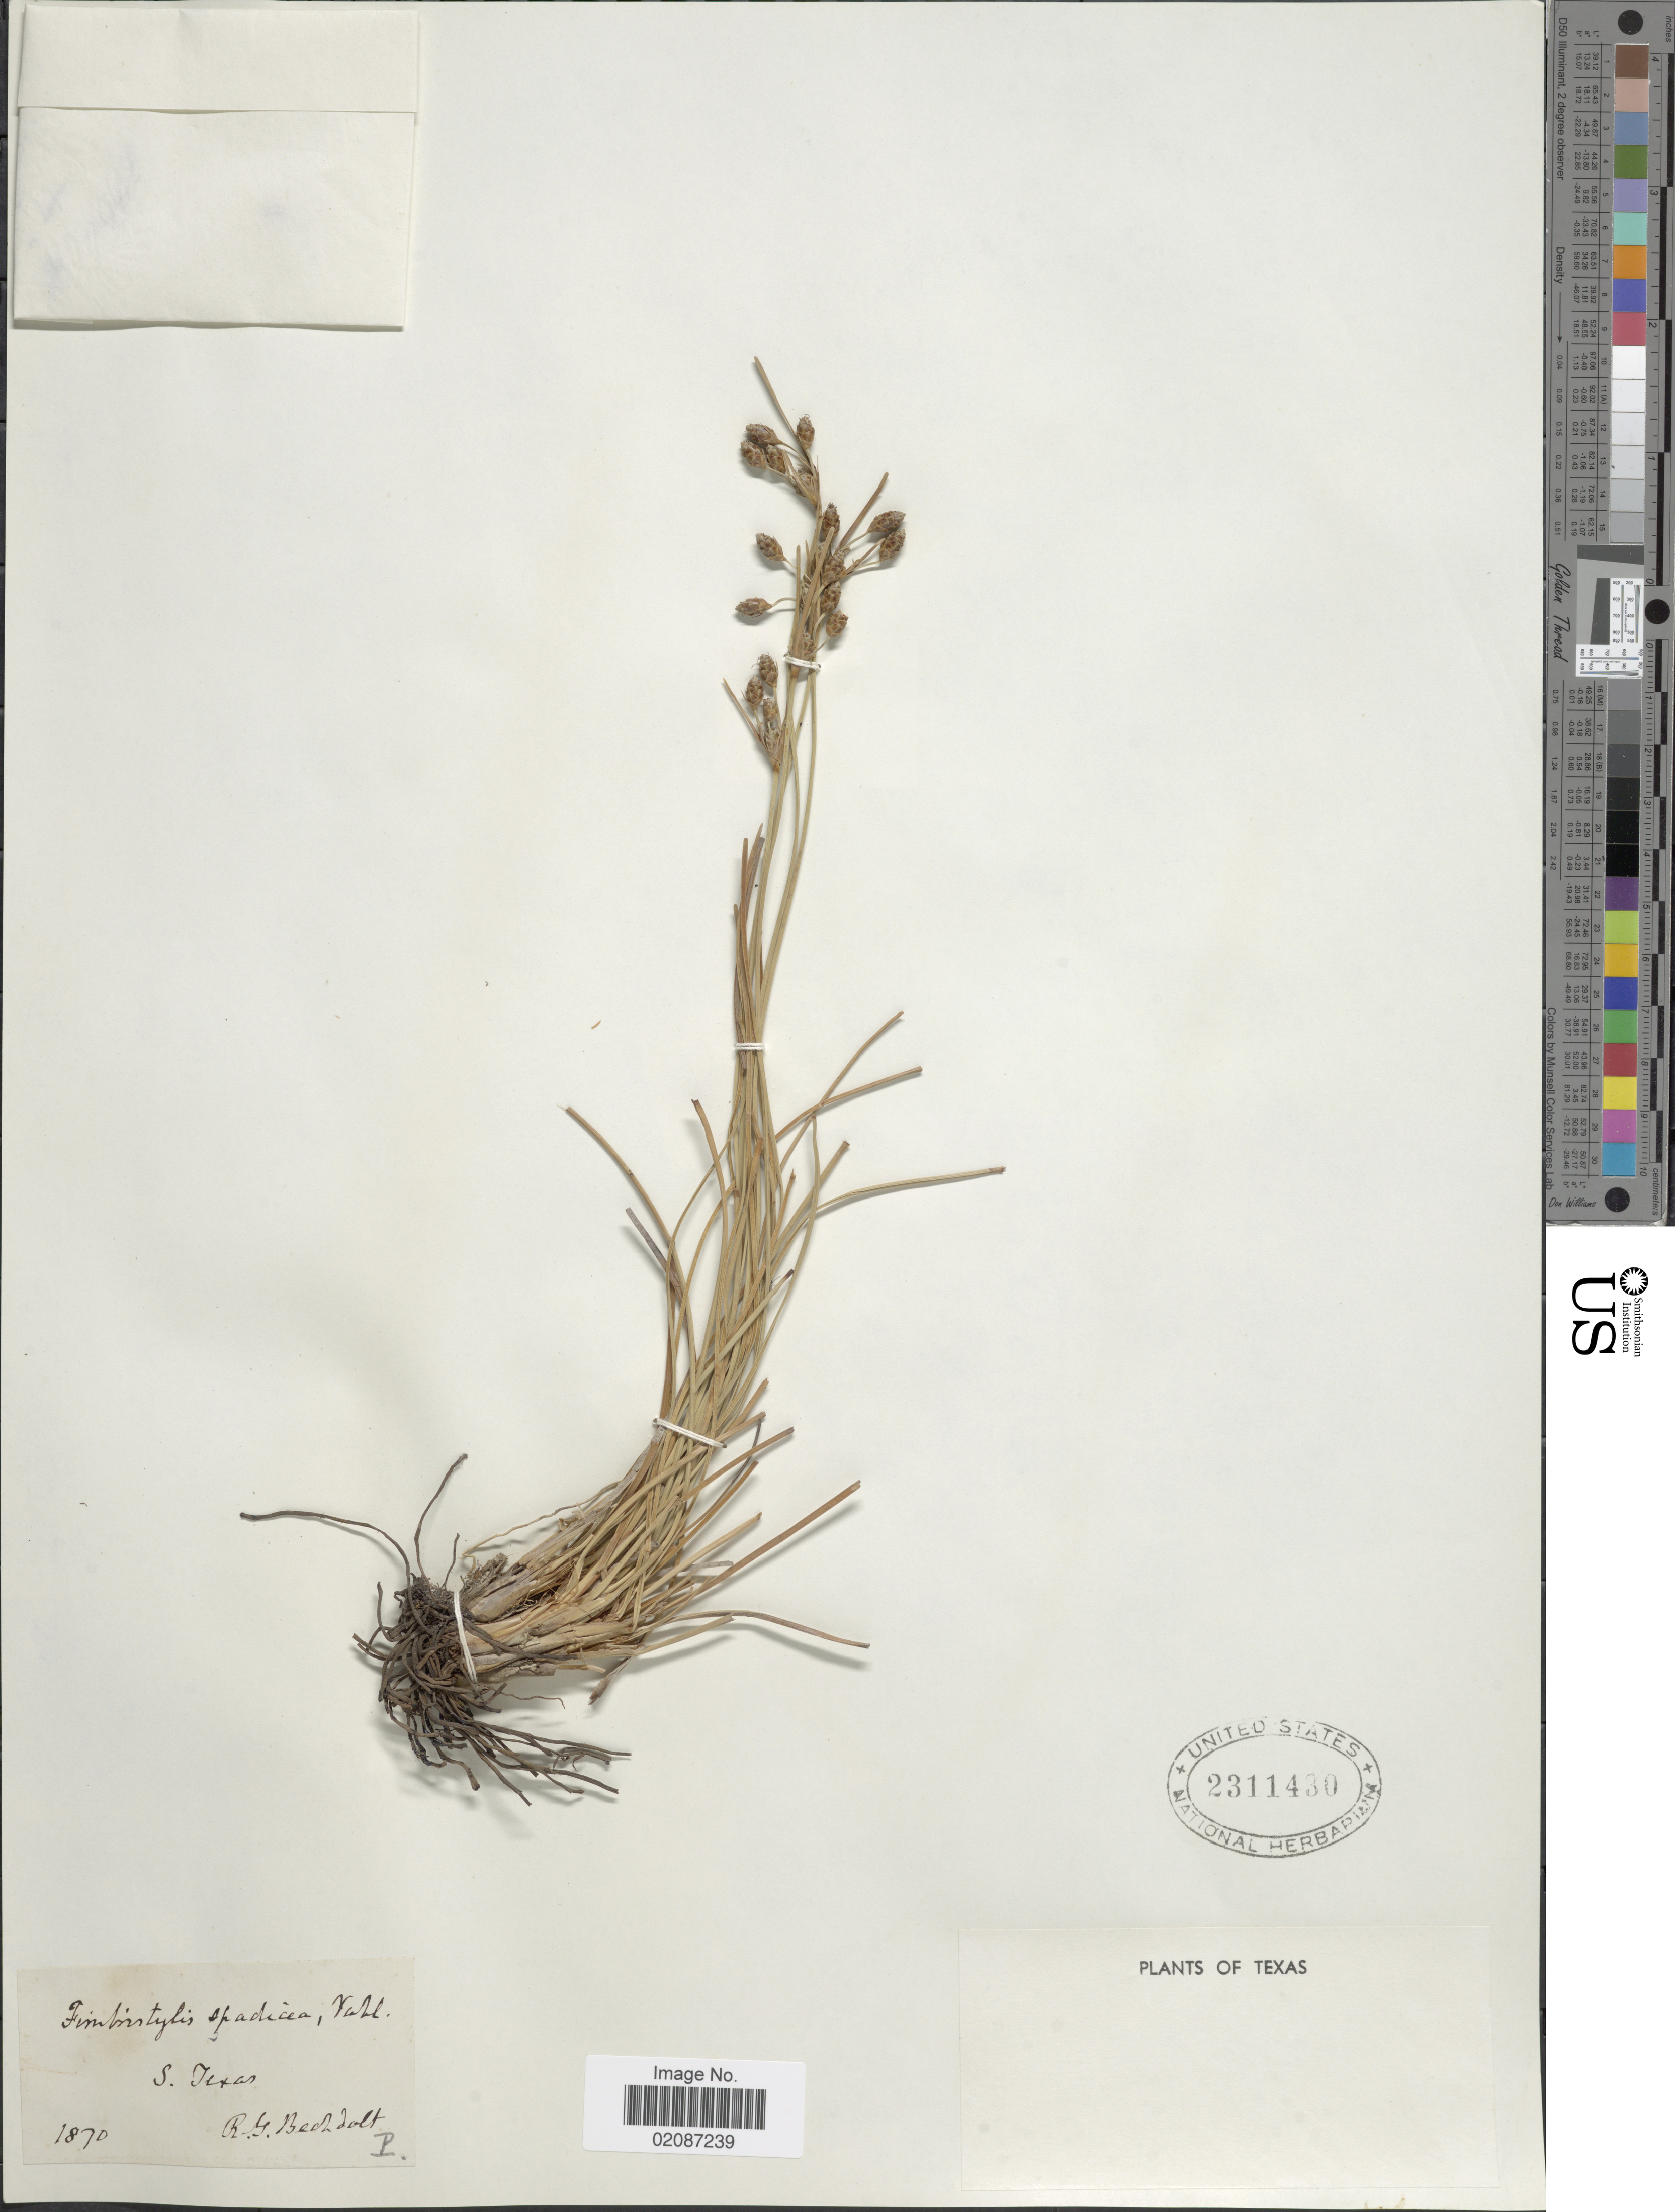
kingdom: Plantae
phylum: Tracheophyta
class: Liliopsida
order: Poales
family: Cyperaceae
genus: Fimbristylis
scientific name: Fimbristylis castanea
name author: (Michx.) Vahl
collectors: R. Bechdolt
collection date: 1870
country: United States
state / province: Texas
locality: S. Texas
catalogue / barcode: US 2311430